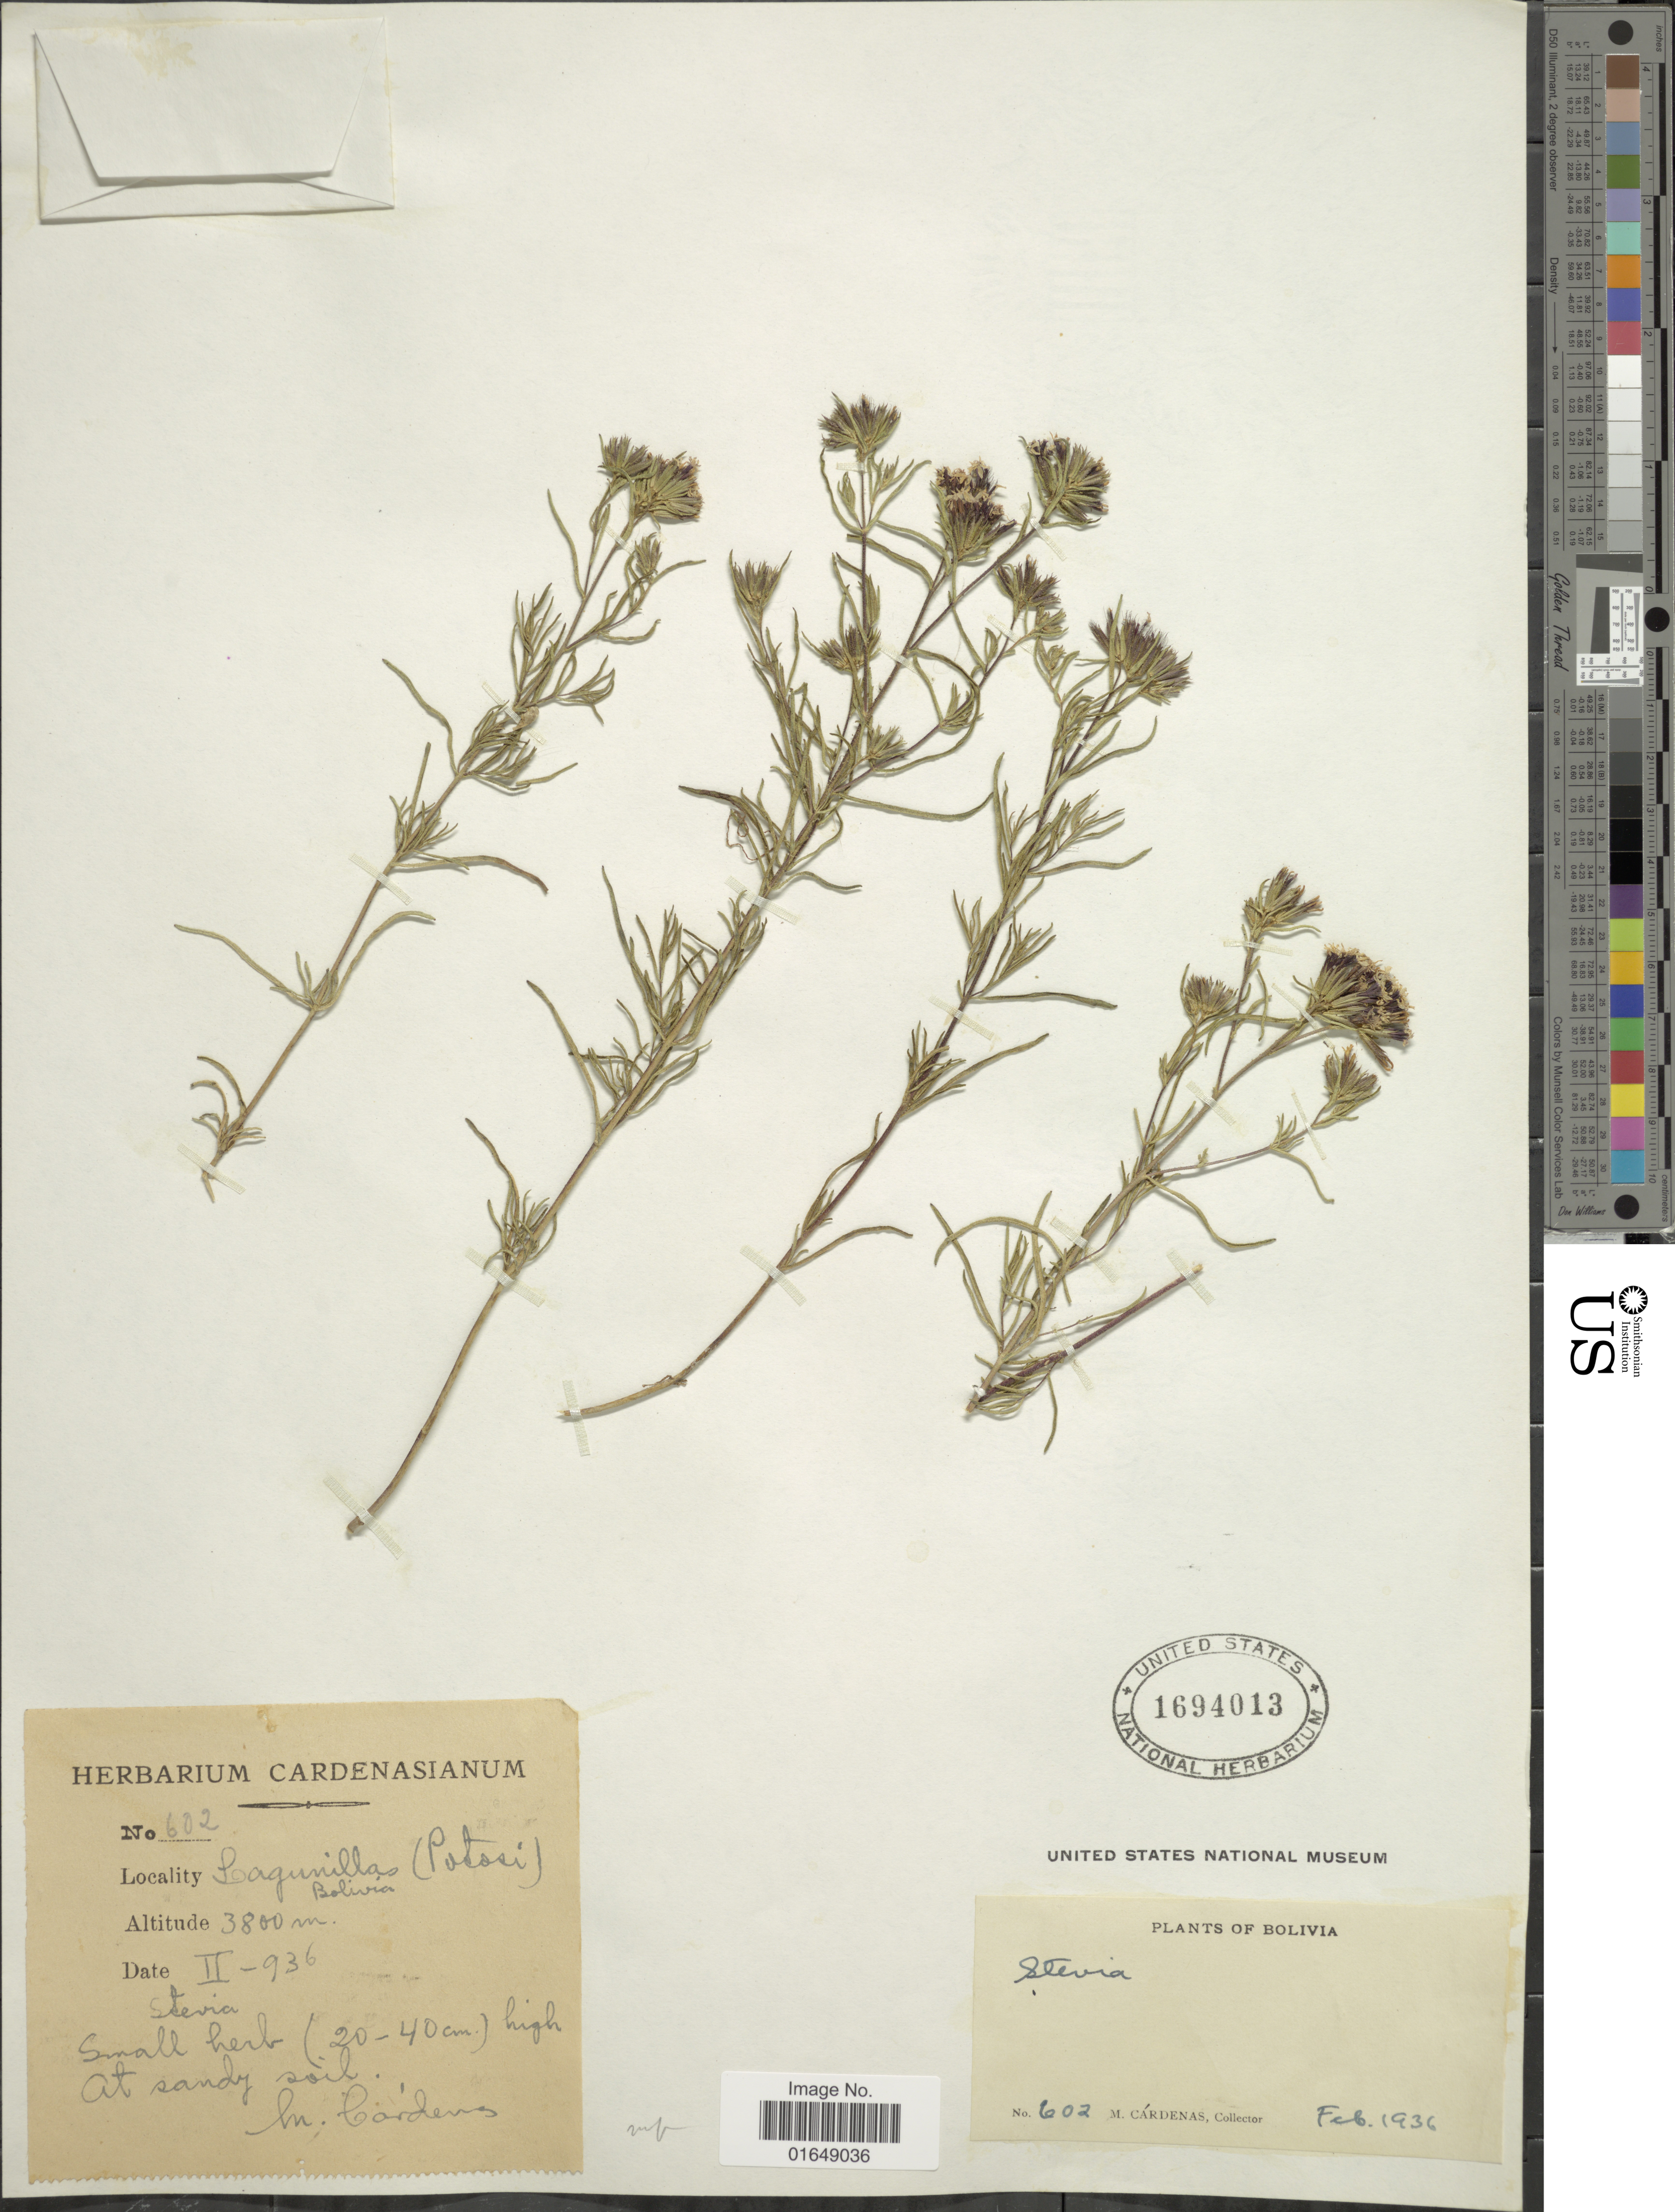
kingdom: Plantae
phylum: Tracheophyta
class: Magnoliopsida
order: Asterales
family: Asteraceae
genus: Stevia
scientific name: Stevia sp.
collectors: M. Cárdenas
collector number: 602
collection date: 1936-02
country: Bolivia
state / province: Potosi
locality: Lagunillas.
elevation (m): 3800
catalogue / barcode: US 1694013